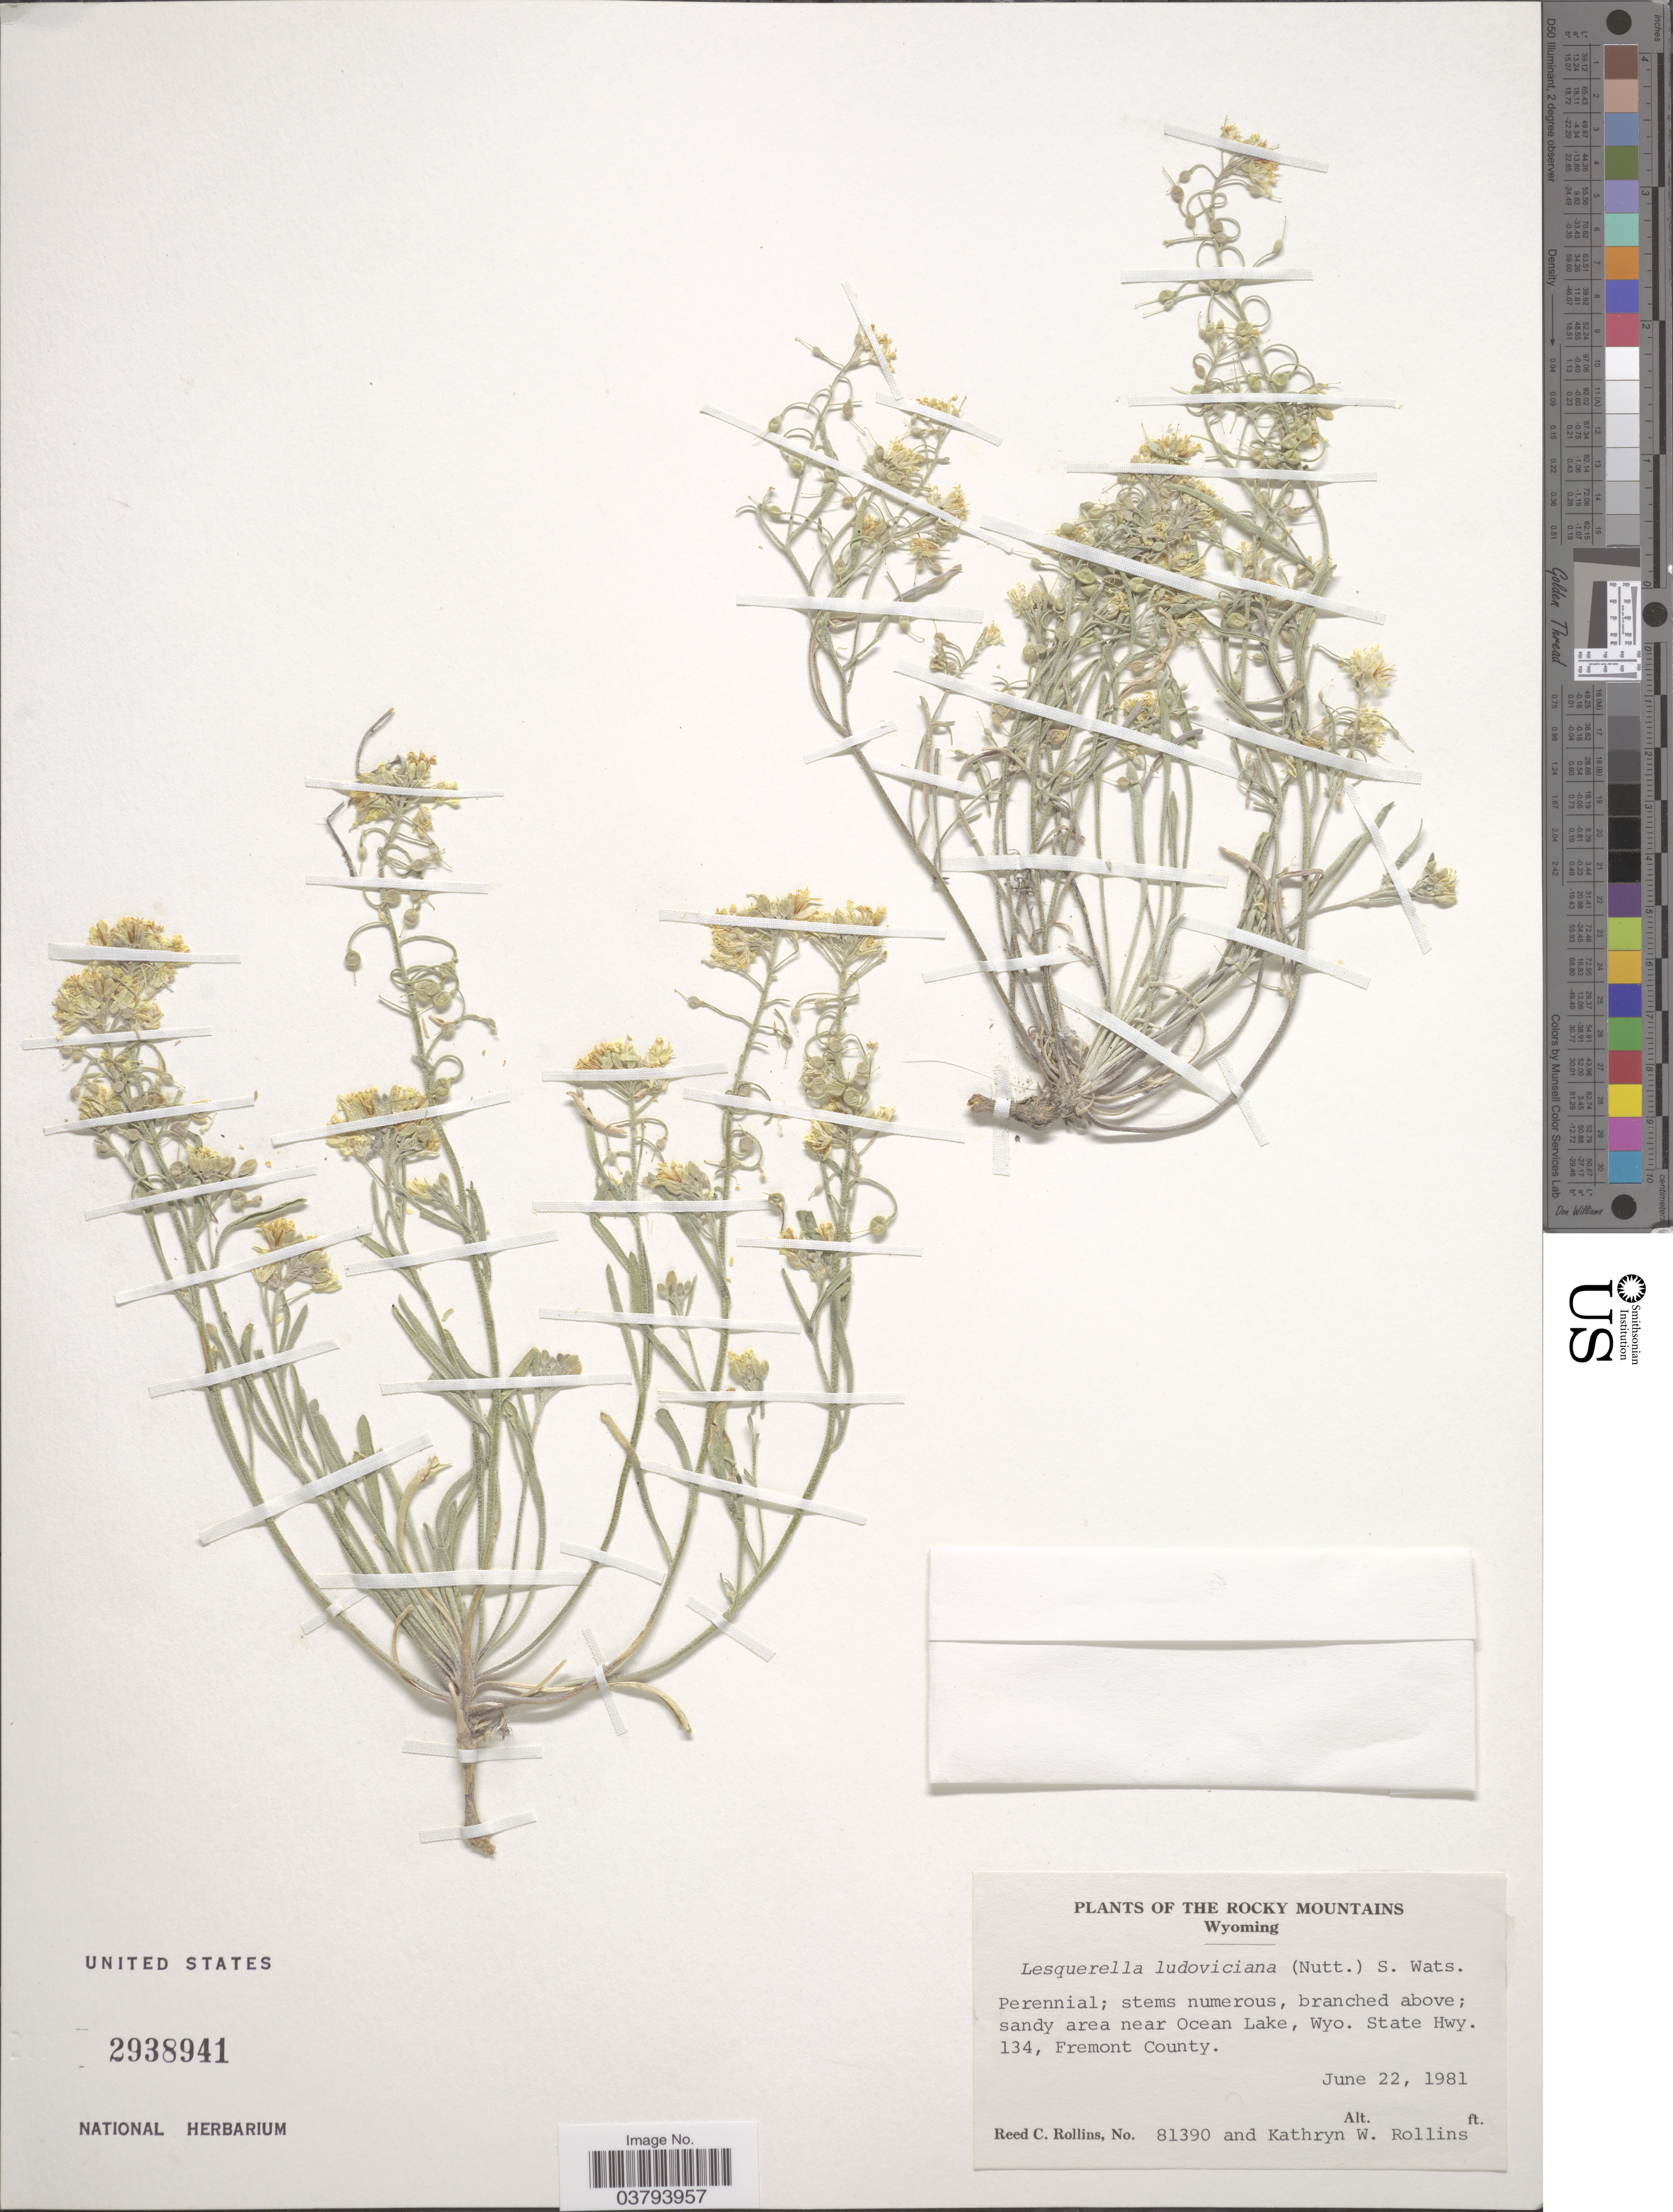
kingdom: Plantae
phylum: Tracheophyta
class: Magnoliopsida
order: Brassicales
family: Brassicaceae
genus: Lesquerella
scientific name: Lesquerella ludoviciana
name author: (Nutt.) S. Watson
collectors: R. C. Rollins & K. W. Rollins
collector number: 81390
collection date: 1981-06-22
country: United States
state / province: Wyoming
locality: The Rocky Mountains; sandy area near Ocean Lake, Wyo. State Hwy. 134, Fremont County.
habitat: sandy area near lake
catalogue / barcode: US 2938941